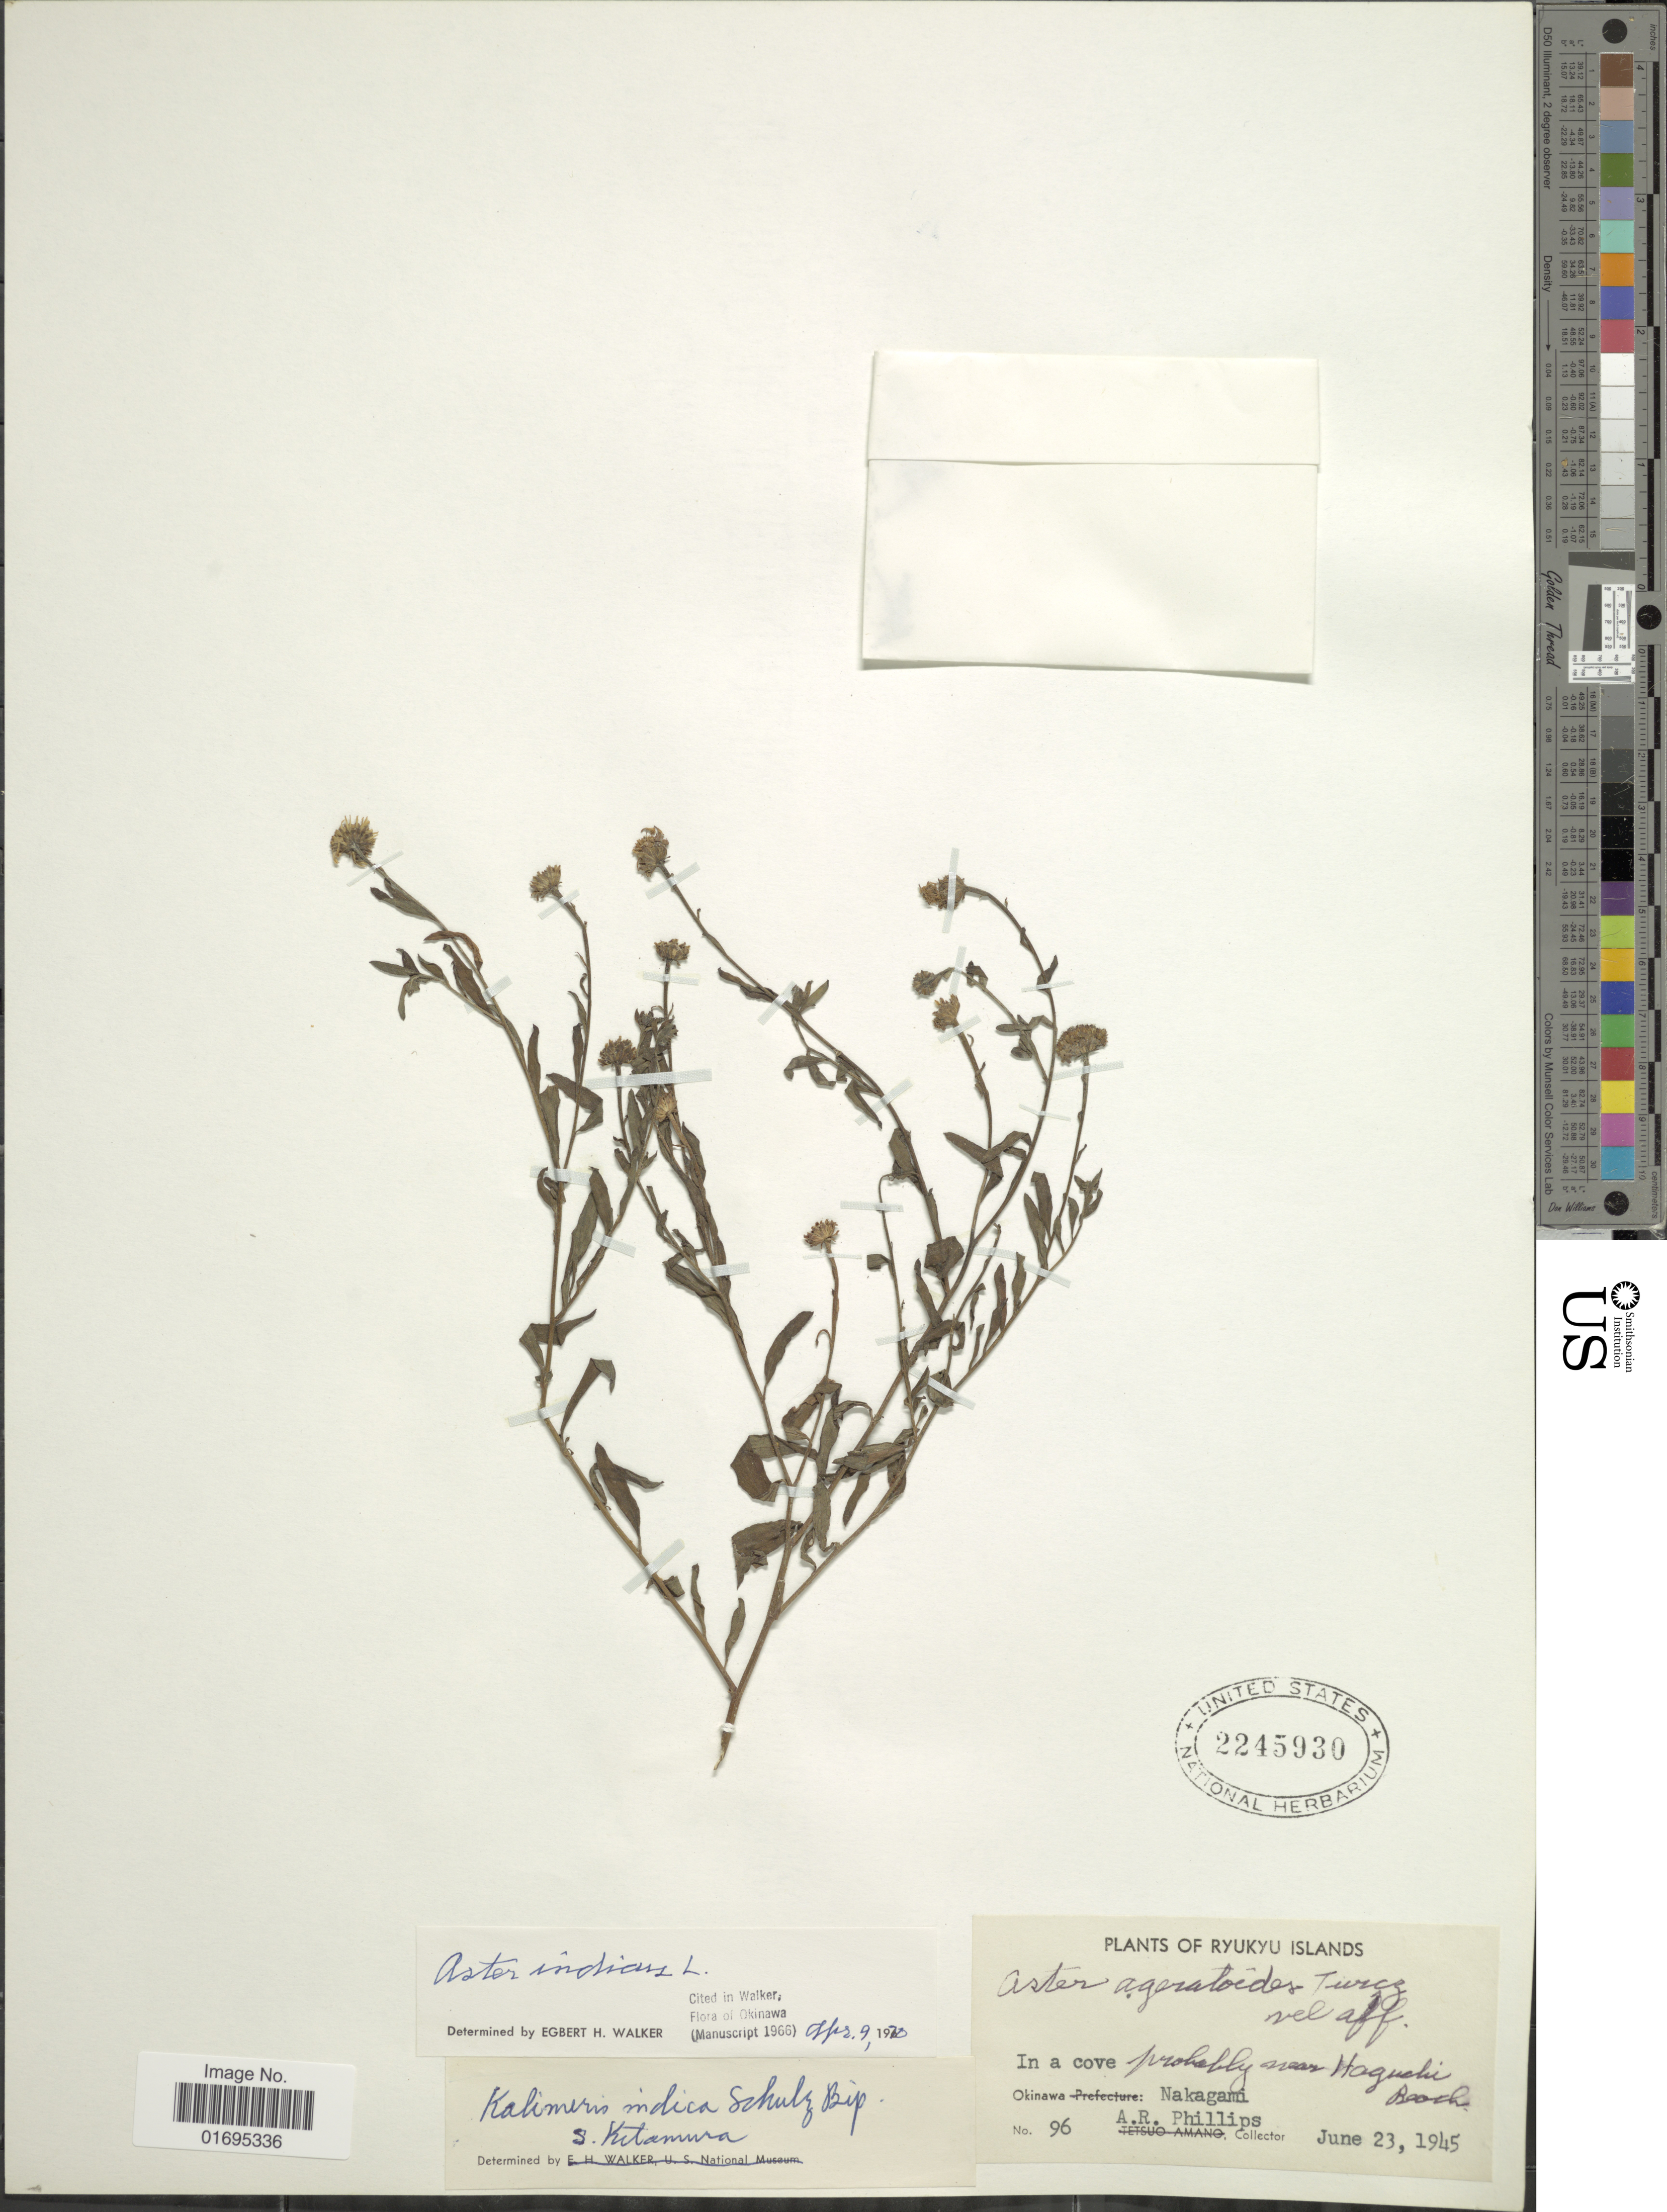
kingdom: Plantae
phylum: Tracheophyta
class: Magnoliopsida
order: Asterales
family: Asteraceae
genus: Kalimeris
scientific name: Kalimeris indica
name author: (L.) Sch. Bip.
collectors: A. R. Phillips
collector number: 96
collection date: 1945-06-23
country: Japan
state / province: Okinawa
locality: Ryukyu Islands, in a cove probably near Hogushi Beach, Nakagami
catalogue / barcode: US 22454930